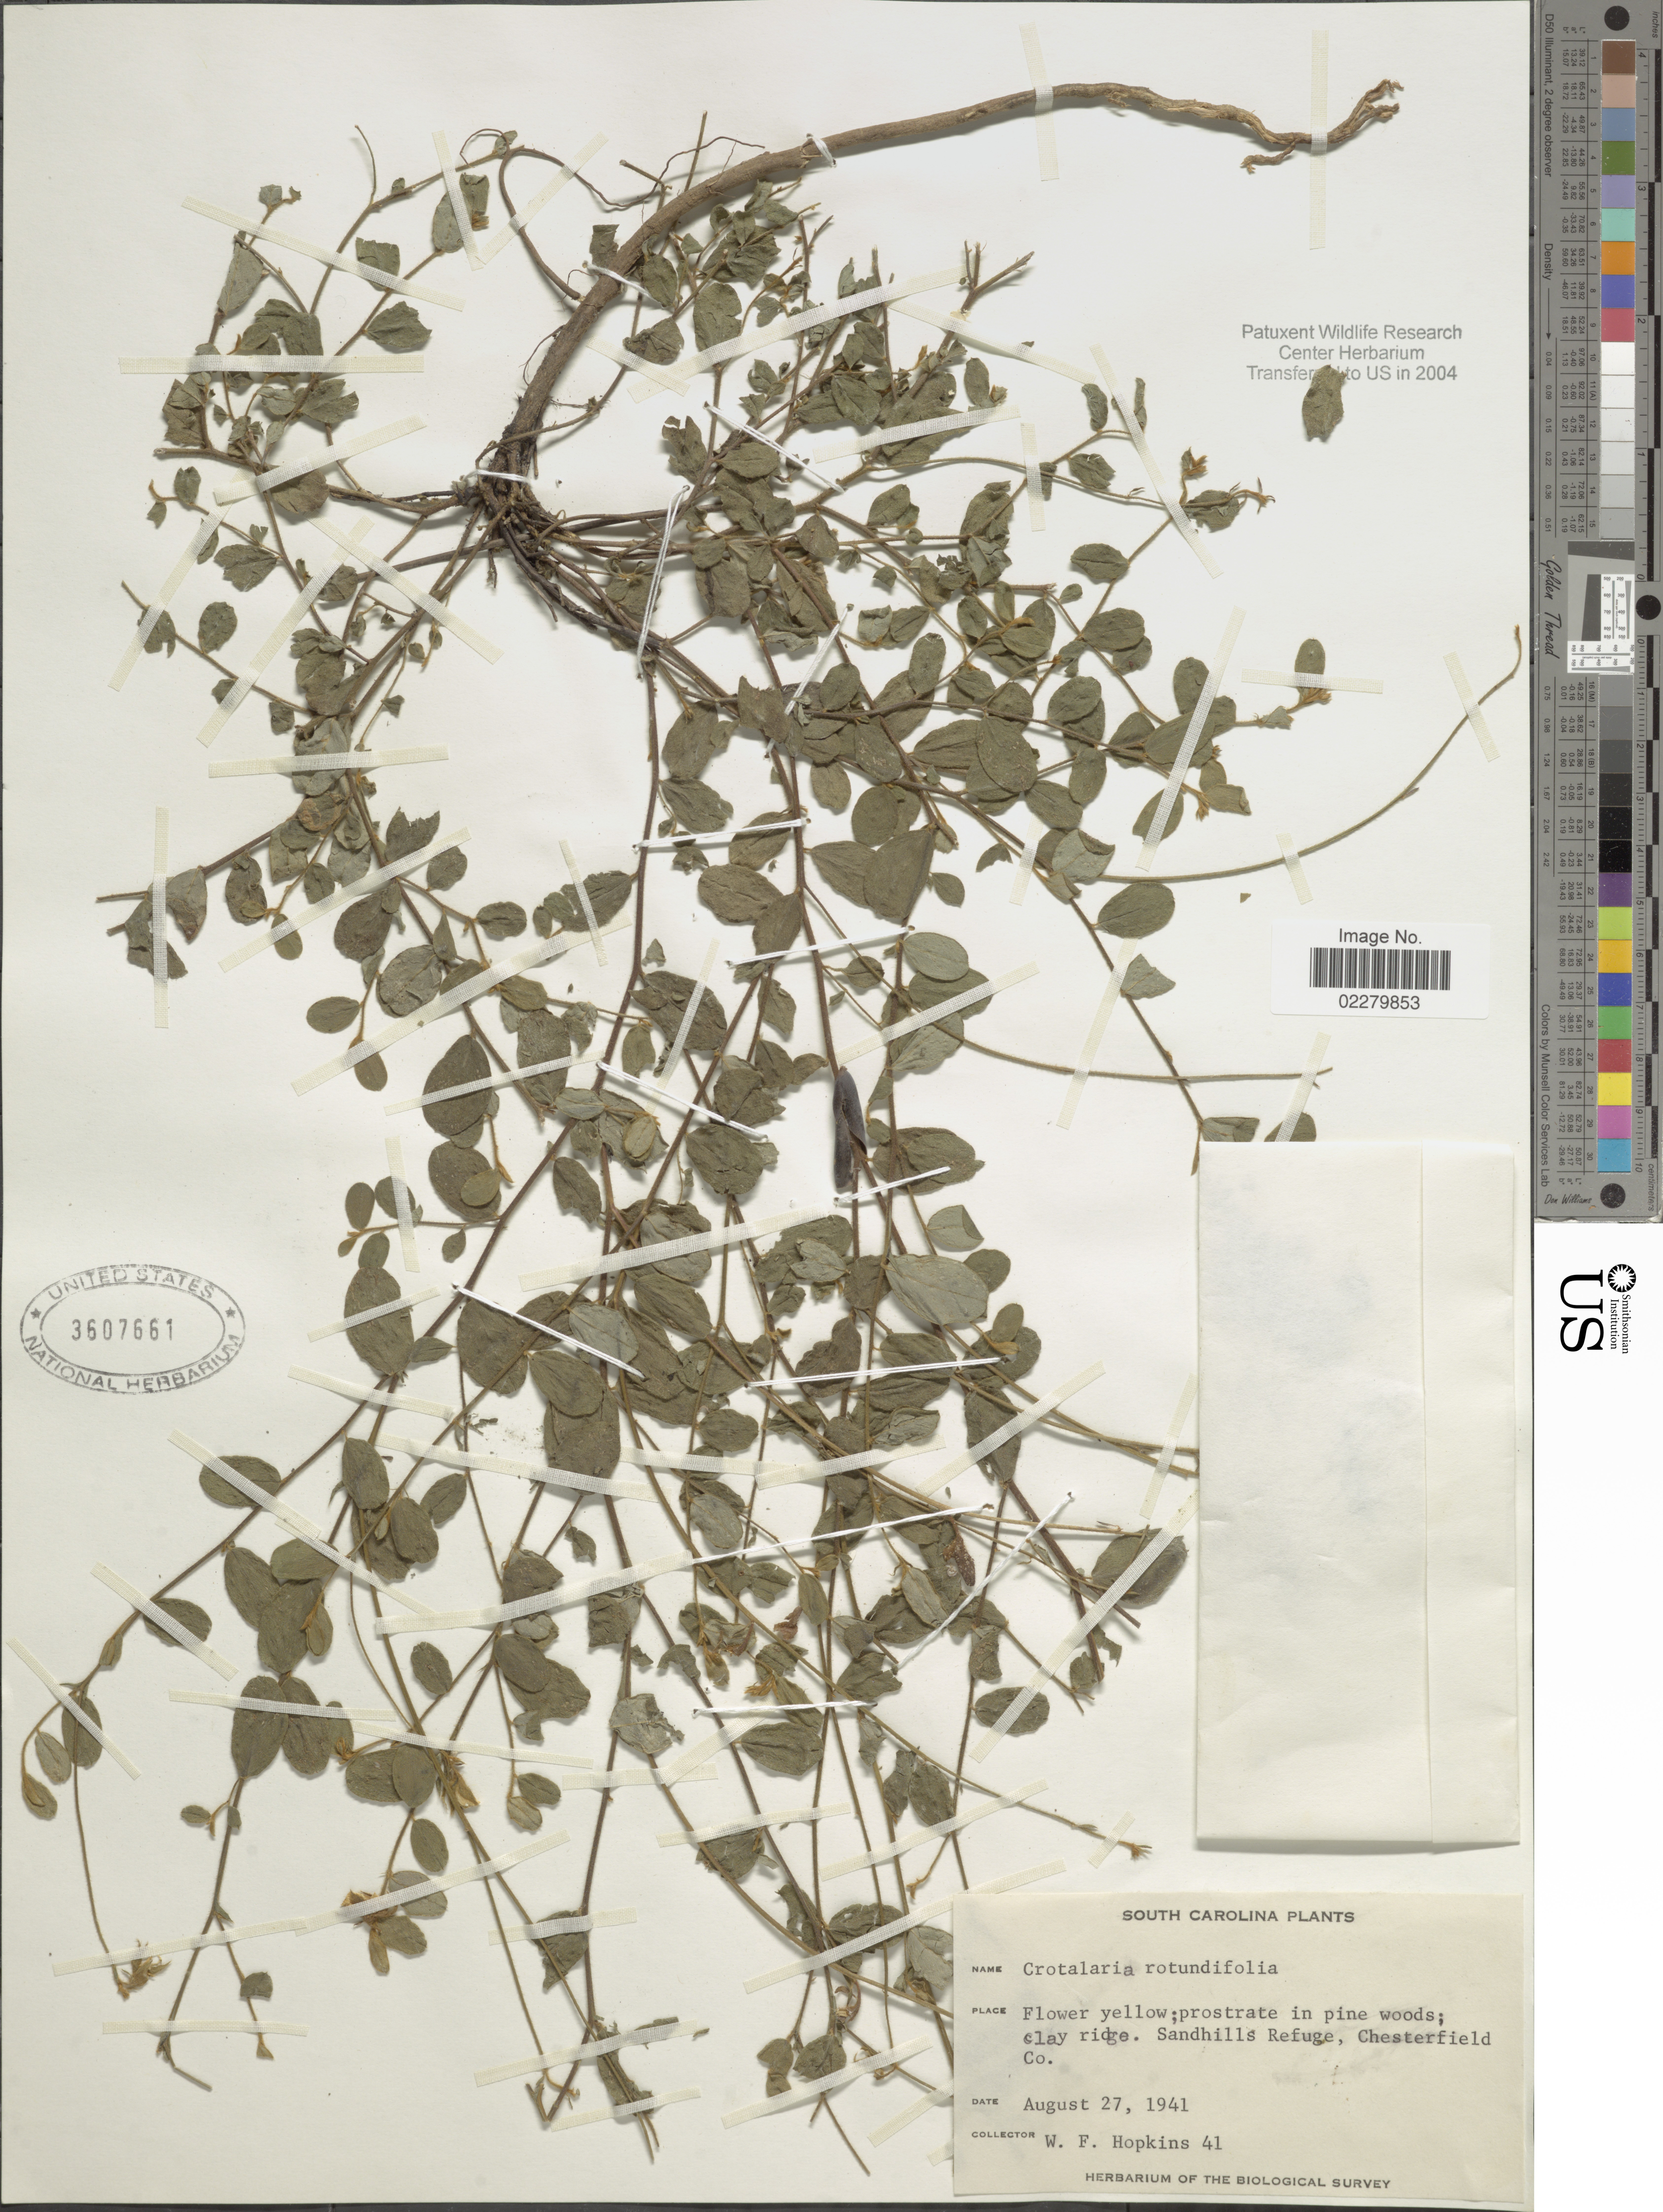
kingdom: Plantae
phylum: Tracheophyta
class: Magnoliopsida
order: Fabales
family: Fabaceae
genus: Crotalaria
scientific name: Crotalaria rotundifolia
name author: Walter ex J.F. Gmel.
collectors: W. Hopkins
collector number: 41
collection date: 1941-08-27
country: United States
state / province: South Carolina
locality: Sandhills Refuge, Chesterfield Co.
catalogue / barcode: US 3607661